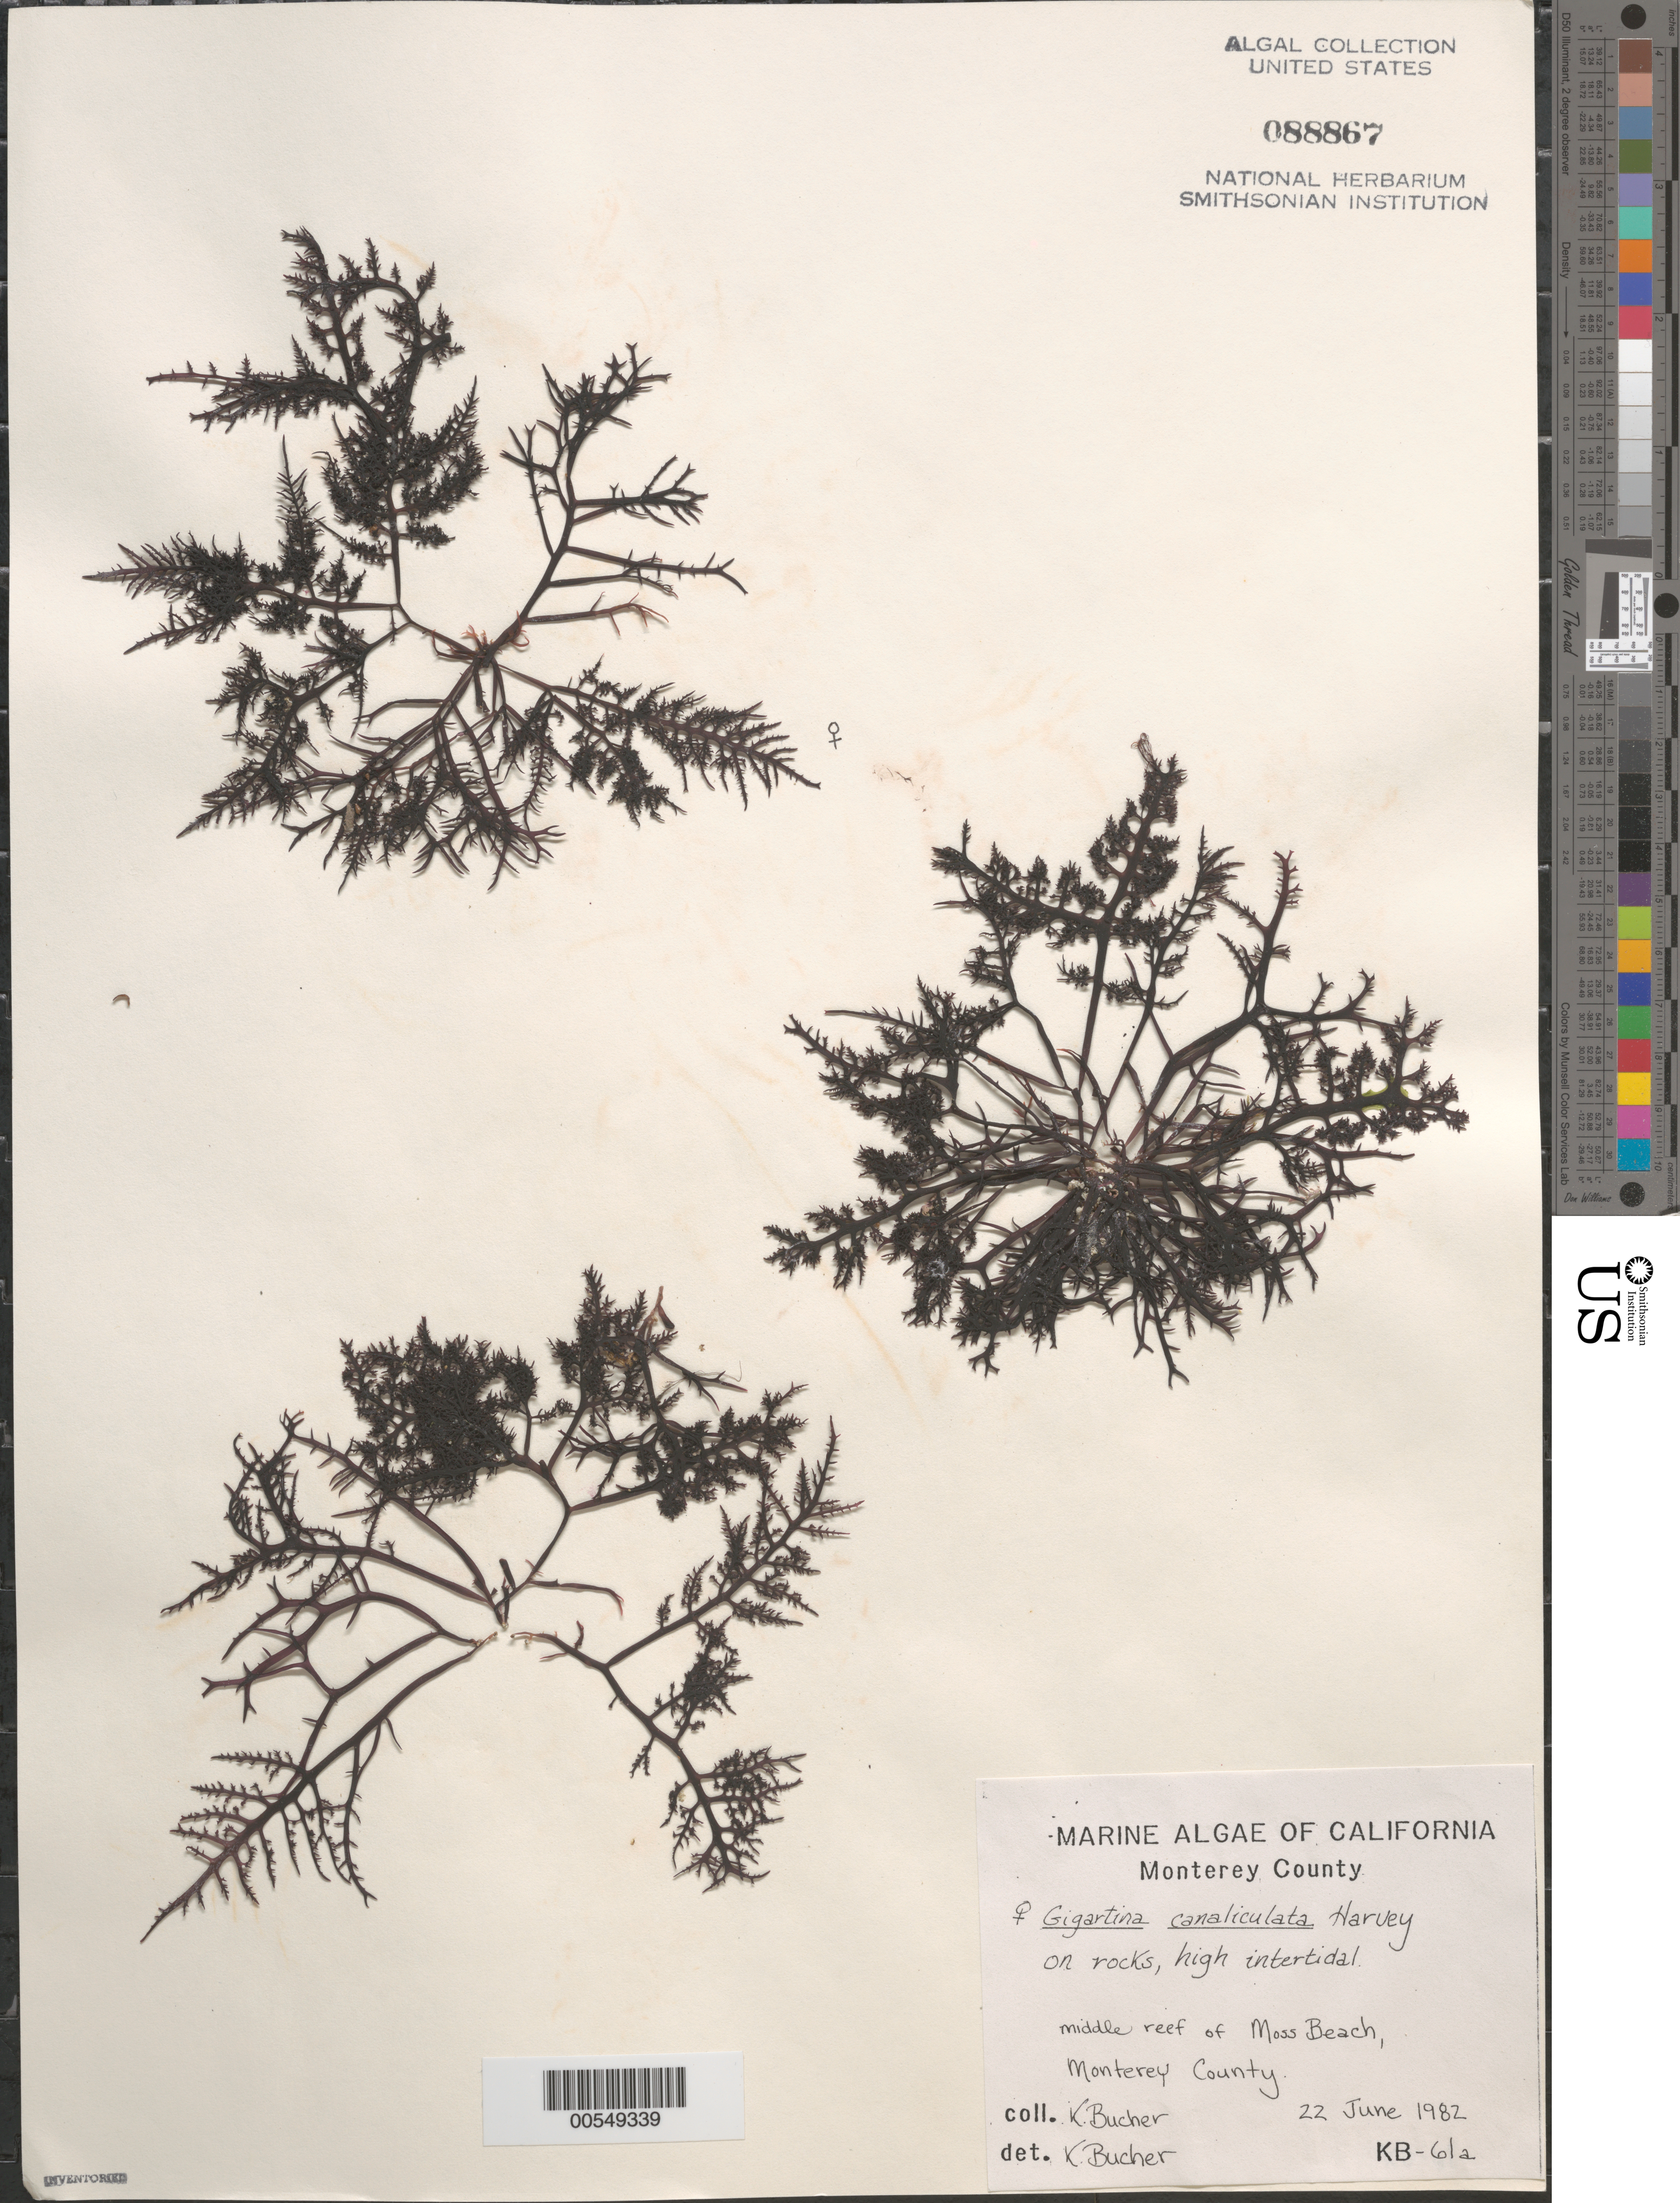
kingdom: Plantae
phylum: Rhodophyta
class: Florideophyceae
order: Gigartinales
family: Gigartinaceae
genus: Chondracanthus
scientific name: Chondracanthus canaliculatus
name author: (Harv.) Guiry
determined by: Algae name updating Project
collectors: K. E. Bucher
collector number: KB-61a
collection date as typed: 22 Jun 1982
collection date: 1982-06-22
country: United States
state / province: California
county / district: Monterey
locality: Middle Reef of Moss Beach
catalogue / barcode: US 88867